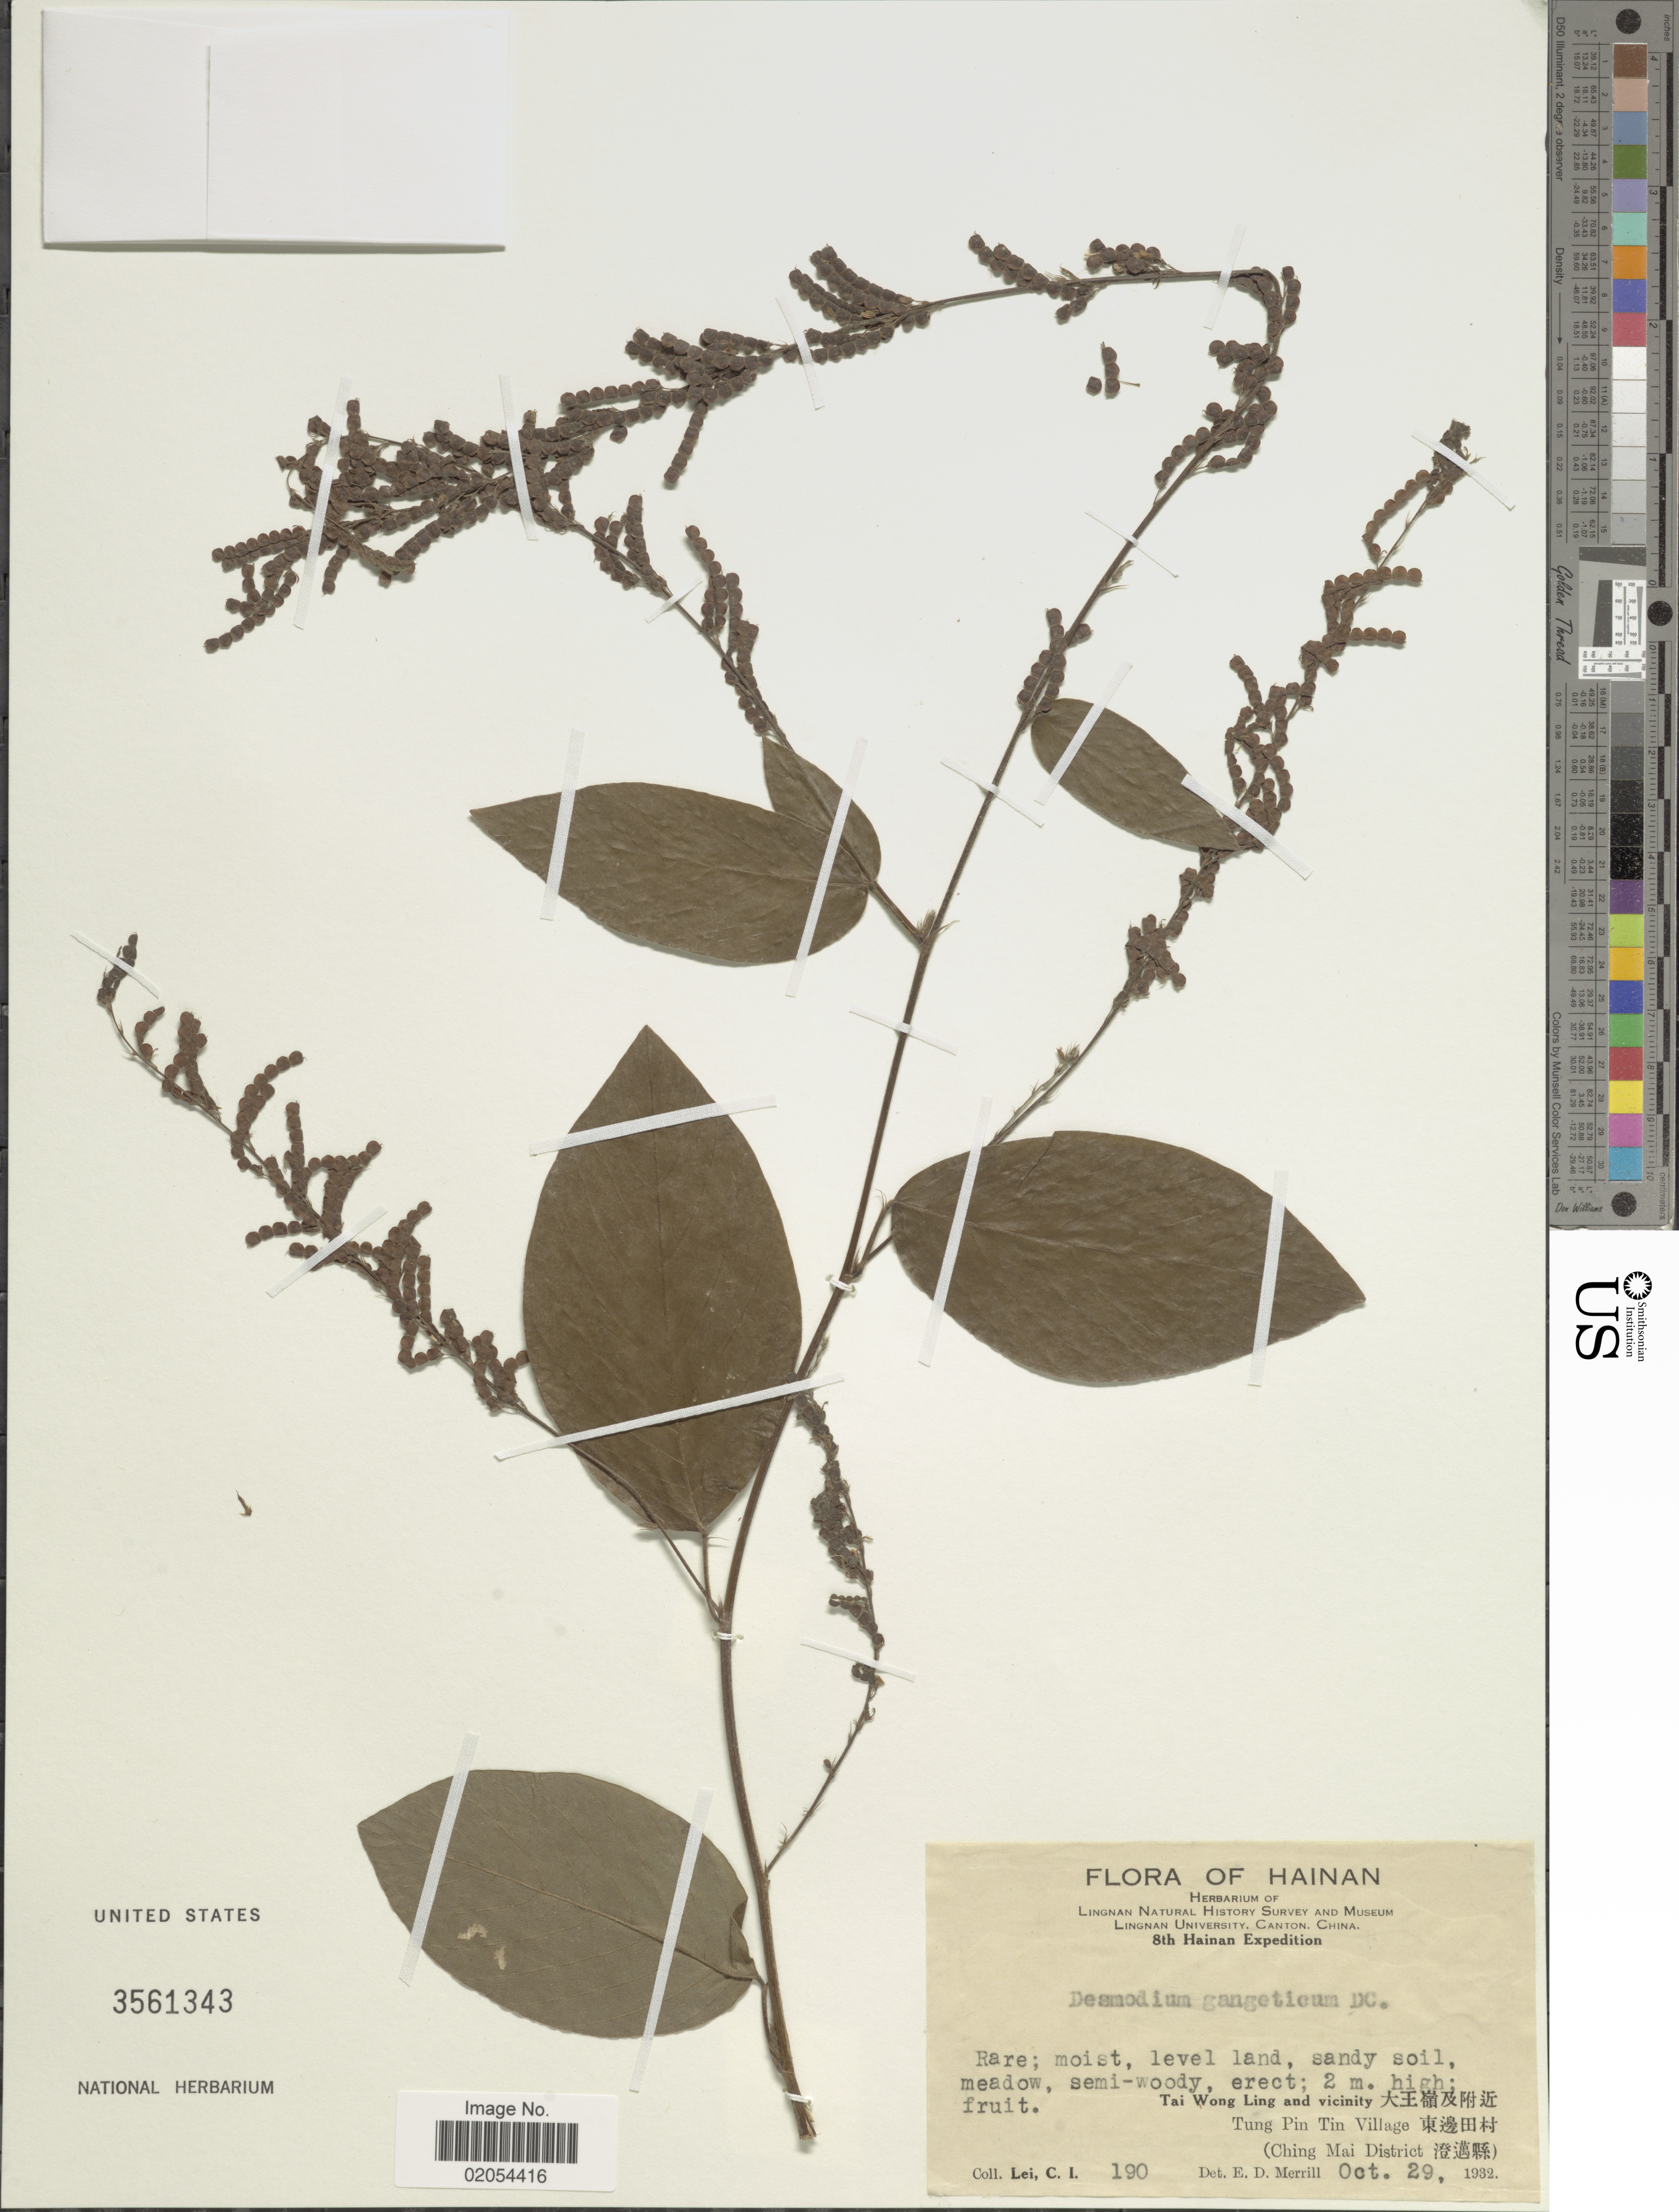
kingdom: Plantae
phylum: Tracheophyta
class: Magnoliopsida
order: Fabales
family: Fabaceae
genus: Pleurolobus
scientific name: Pleurolobus gangeticus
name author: (L.) J. St.-Hil. ex H. Ohashi & K. Ohashi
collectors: C. I. Lei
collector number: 190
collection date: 1932-10-29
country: China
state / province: Hainan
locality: Tai Wong Ling and vicinity, Tung Pin Tin Village (Ching Mai District)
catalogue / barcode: US 3561343